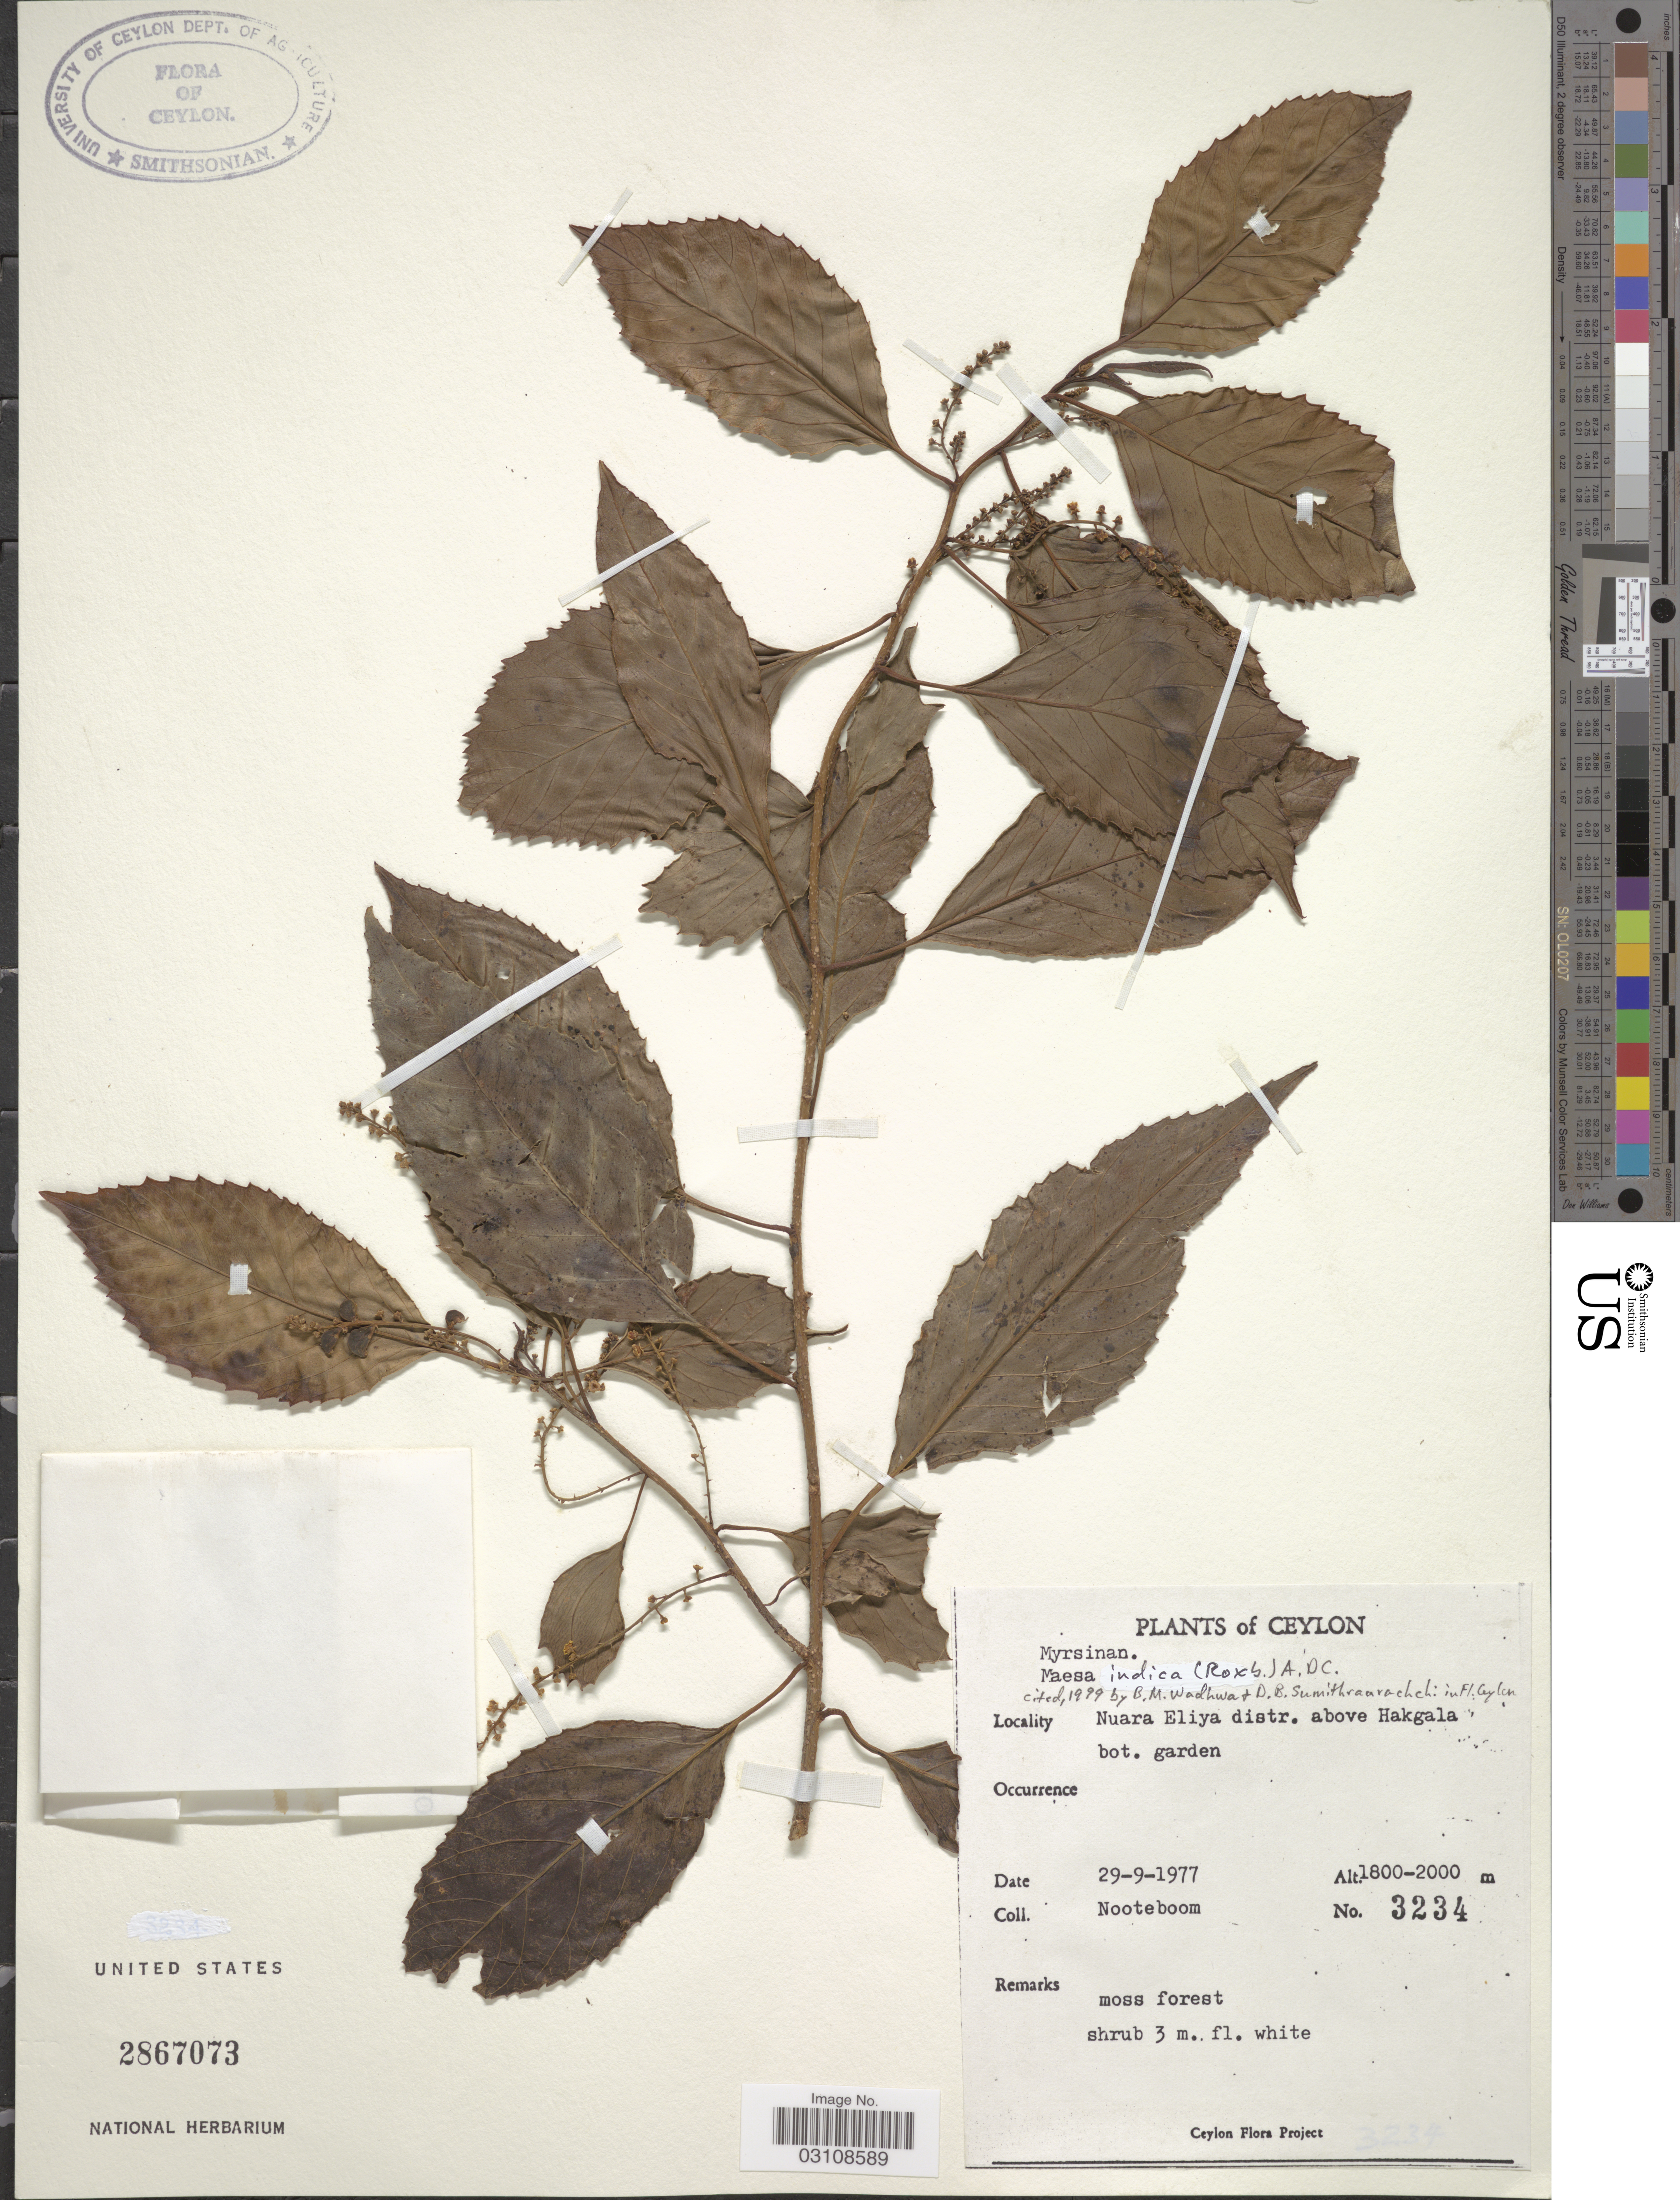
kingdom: Plantae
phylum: Tracheophyta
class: Magnoliopsida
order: Ericales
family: Primulaceae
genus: Maesa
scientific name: Maesa indica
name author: (Roxb.) A. DC.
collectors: Nooteboom, --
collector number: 3234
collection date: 1977-09-29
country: Sri Lanka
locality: Ceylon. Nuara Eliya distr. above Hakgala bot. garden.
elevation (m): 1800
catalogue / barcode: US 2867073